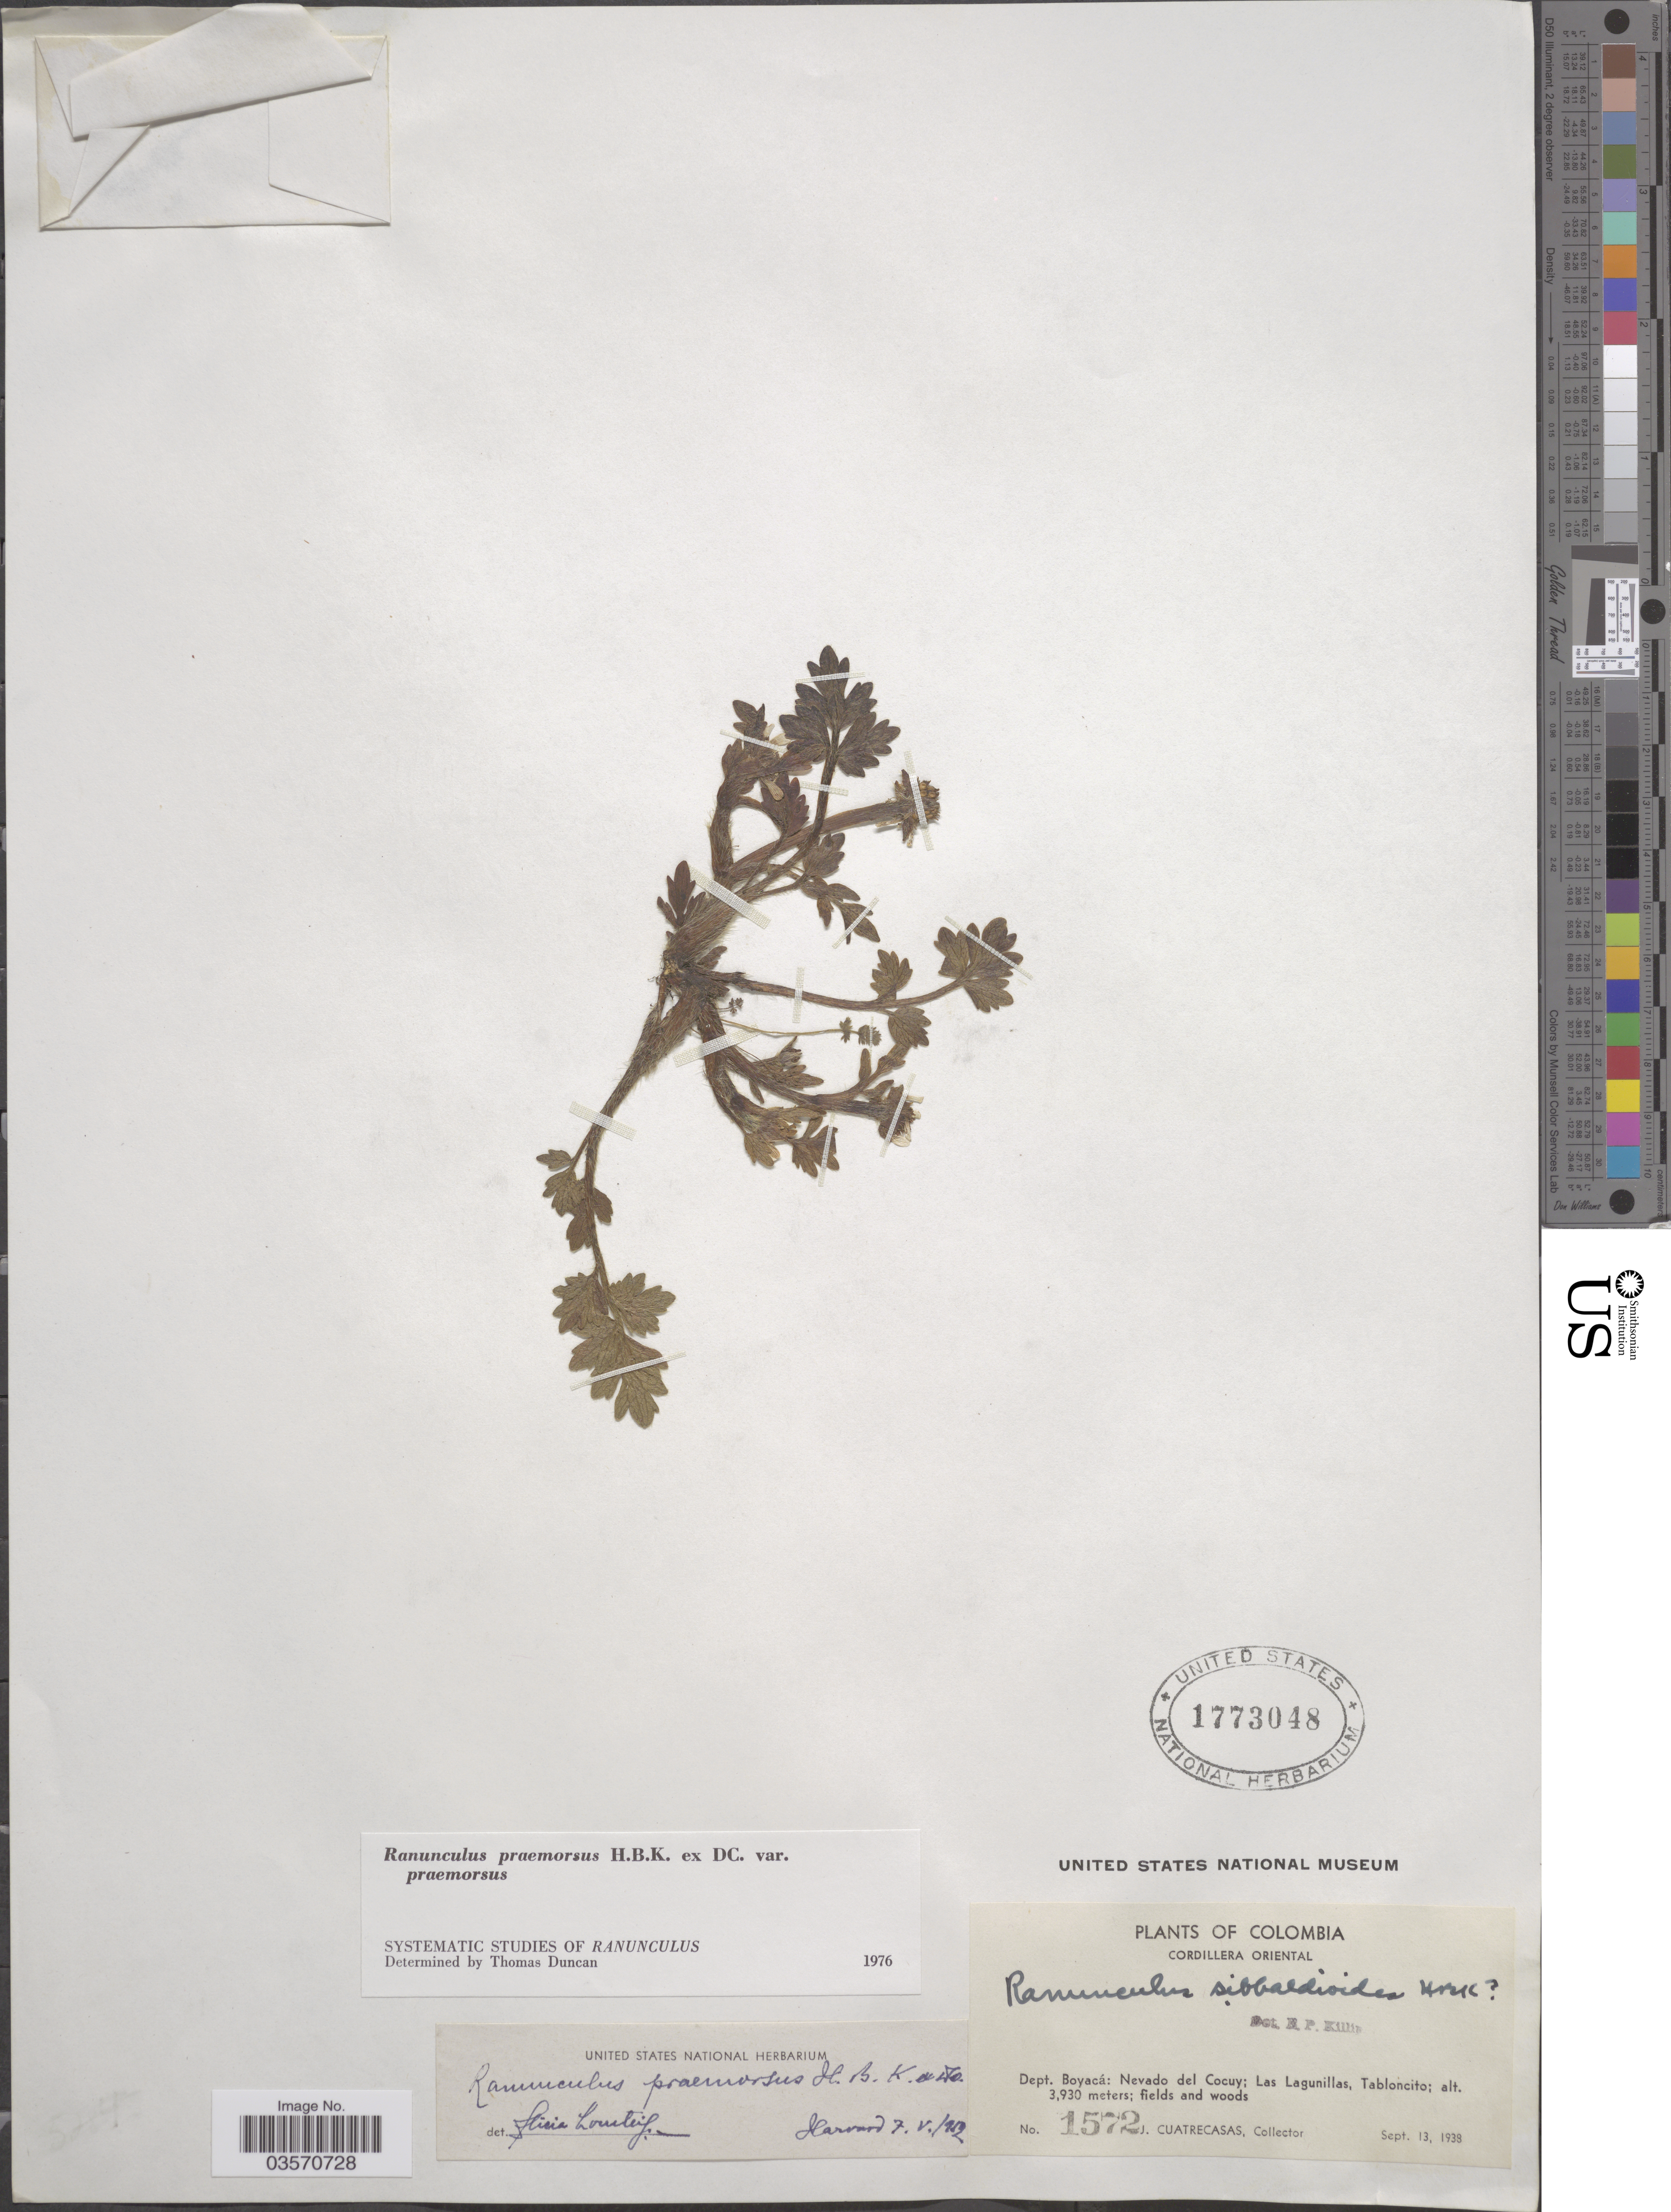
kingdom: Plantae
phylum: Tracheophyta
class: Magnoliopsida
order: Ranunculales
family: Ranunculaceae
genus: Ranunculus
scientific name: Ranunculus praemorsus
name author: Kunth ex DC.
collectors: J. Cuatrecasas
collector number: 1572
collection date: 1938-09-13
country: Colombia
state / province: Boyacá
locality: Cordillera Oriental. Dept. Boyacá: Nevado del Cocuy; Las Lagunillas, Tabloncito.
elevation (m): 3930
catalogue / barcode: US 1773048